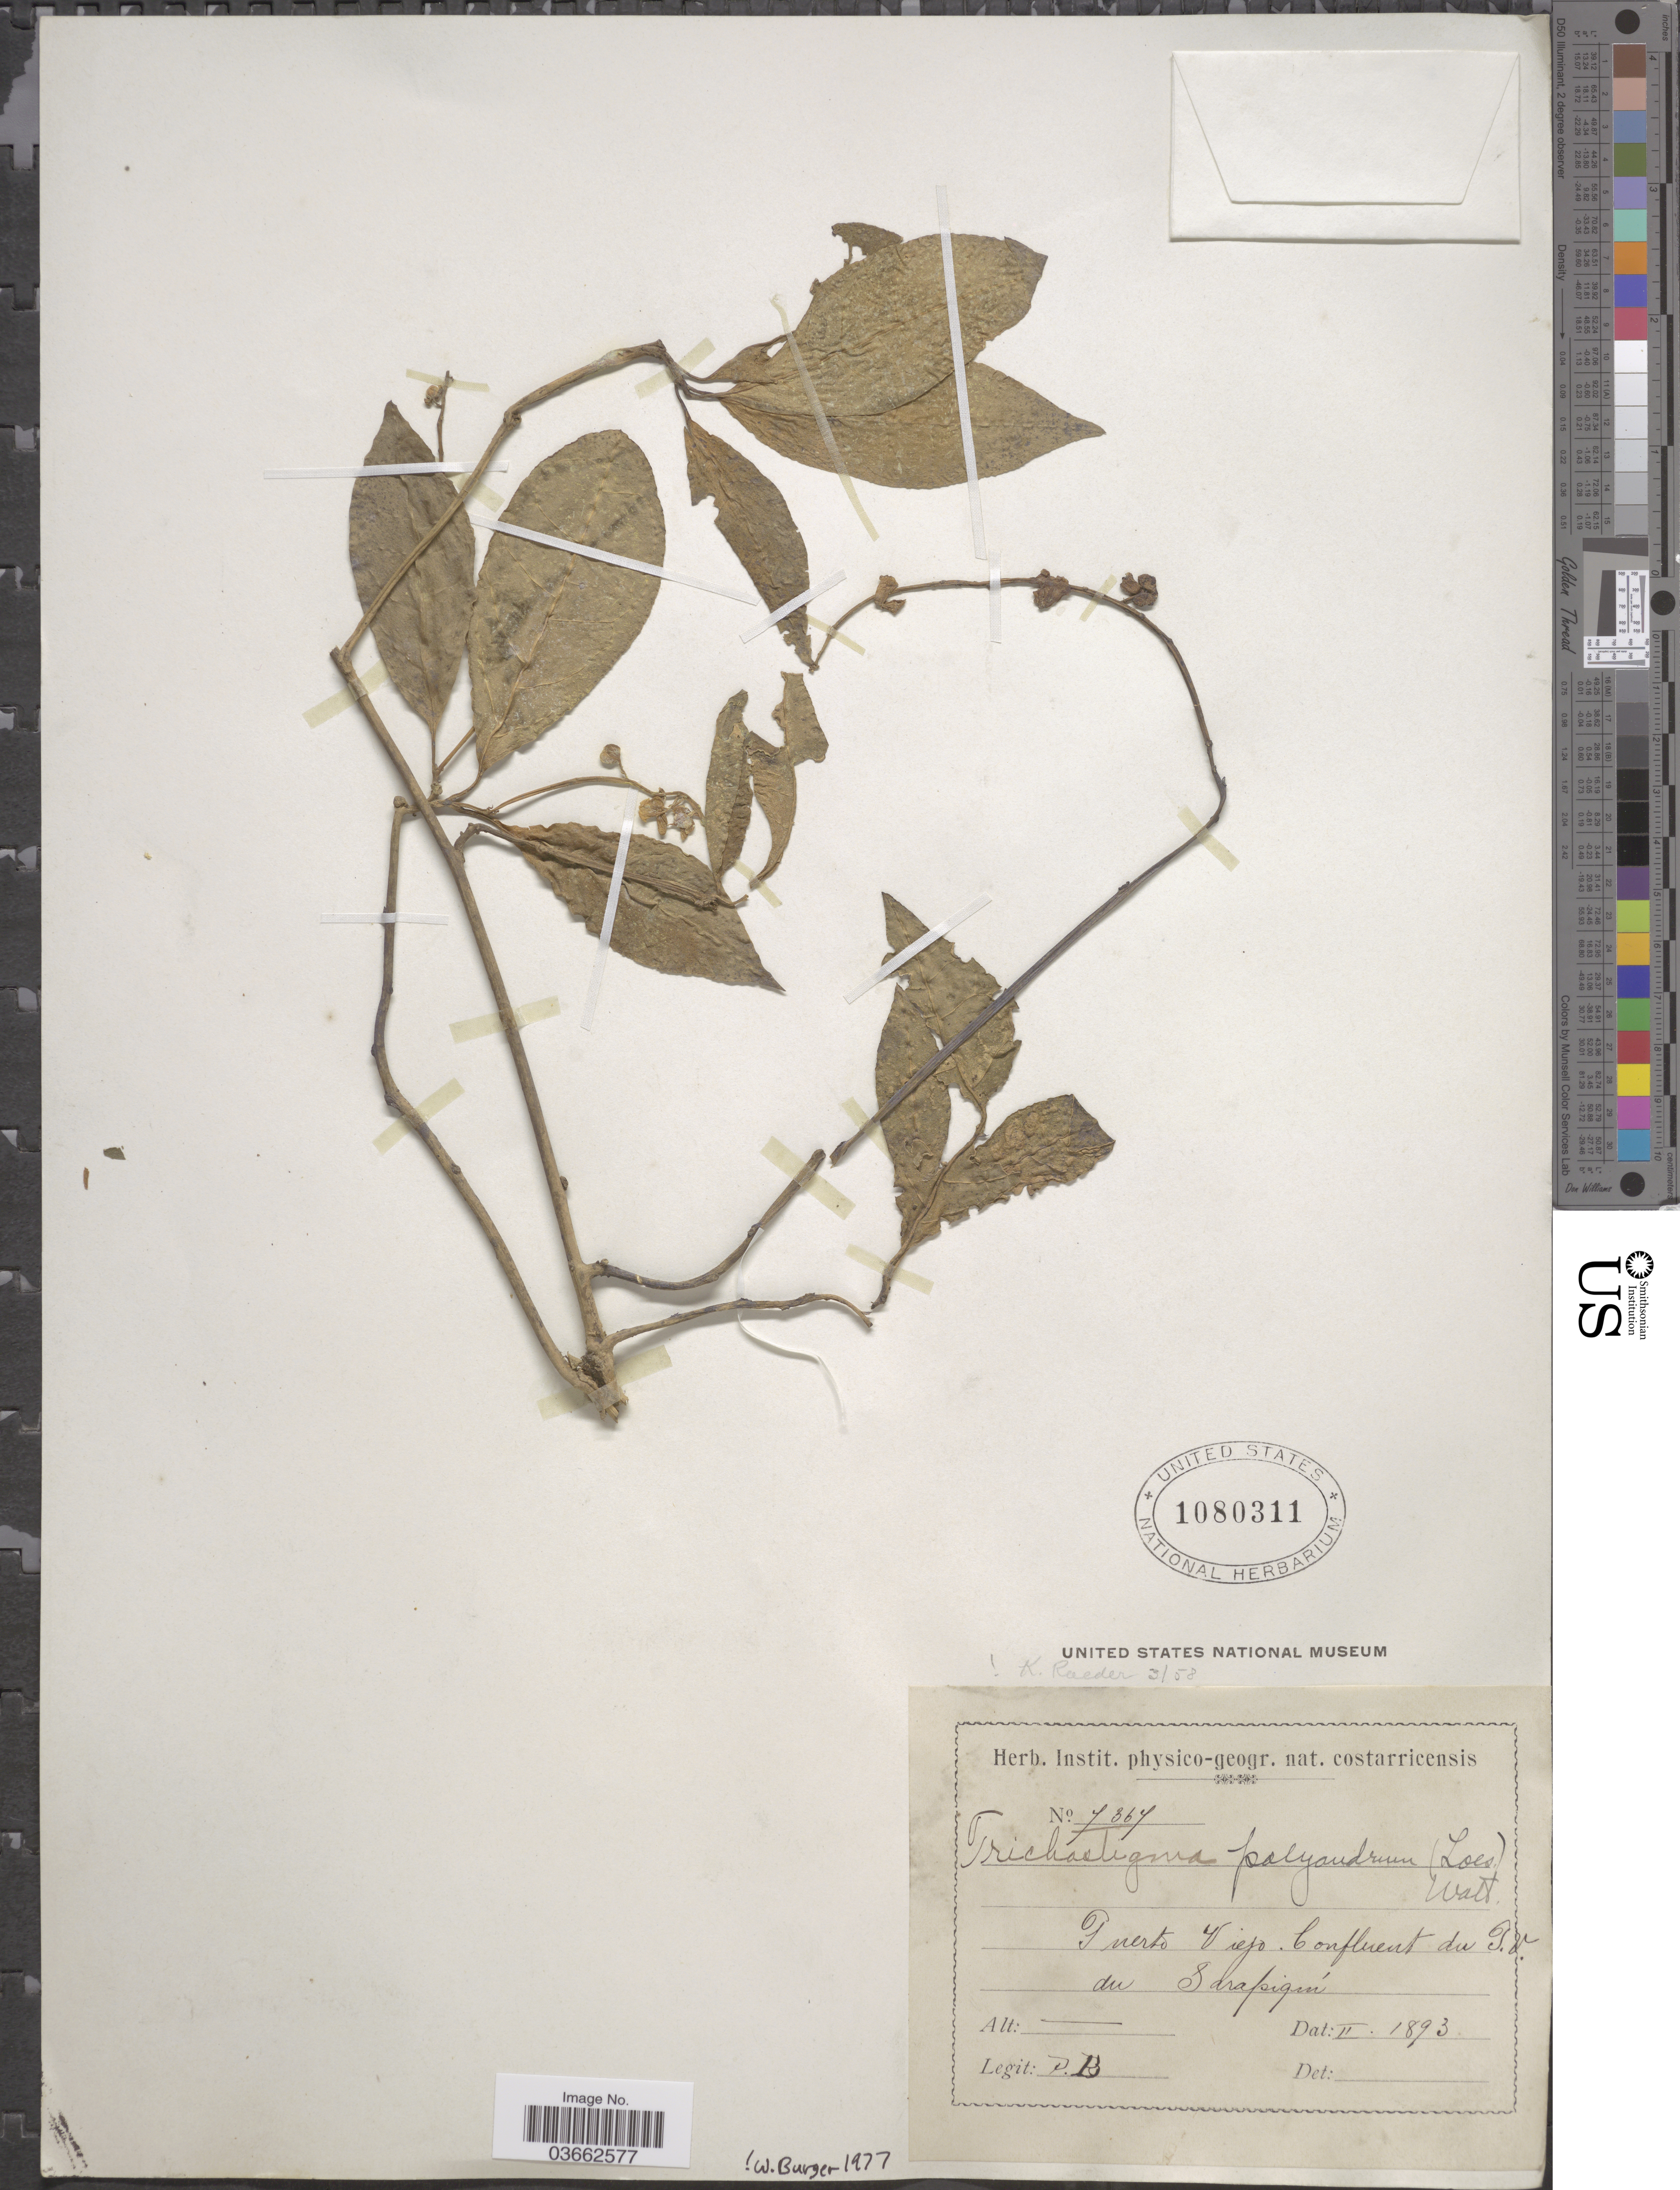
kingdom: Plantae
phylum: Tracheophyta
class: Magnoliopsida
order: Caryophyllales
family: Phytolaccaceae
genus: Trichostigma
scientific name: Trichostigma polyandrum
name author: (Loes.) H. Walter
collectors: P. B.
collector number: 7367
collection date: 1893-02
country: Costa Rica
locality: Puerto Viejo, confluent du P.V. du Sarapiquí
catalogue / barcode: US 1080311